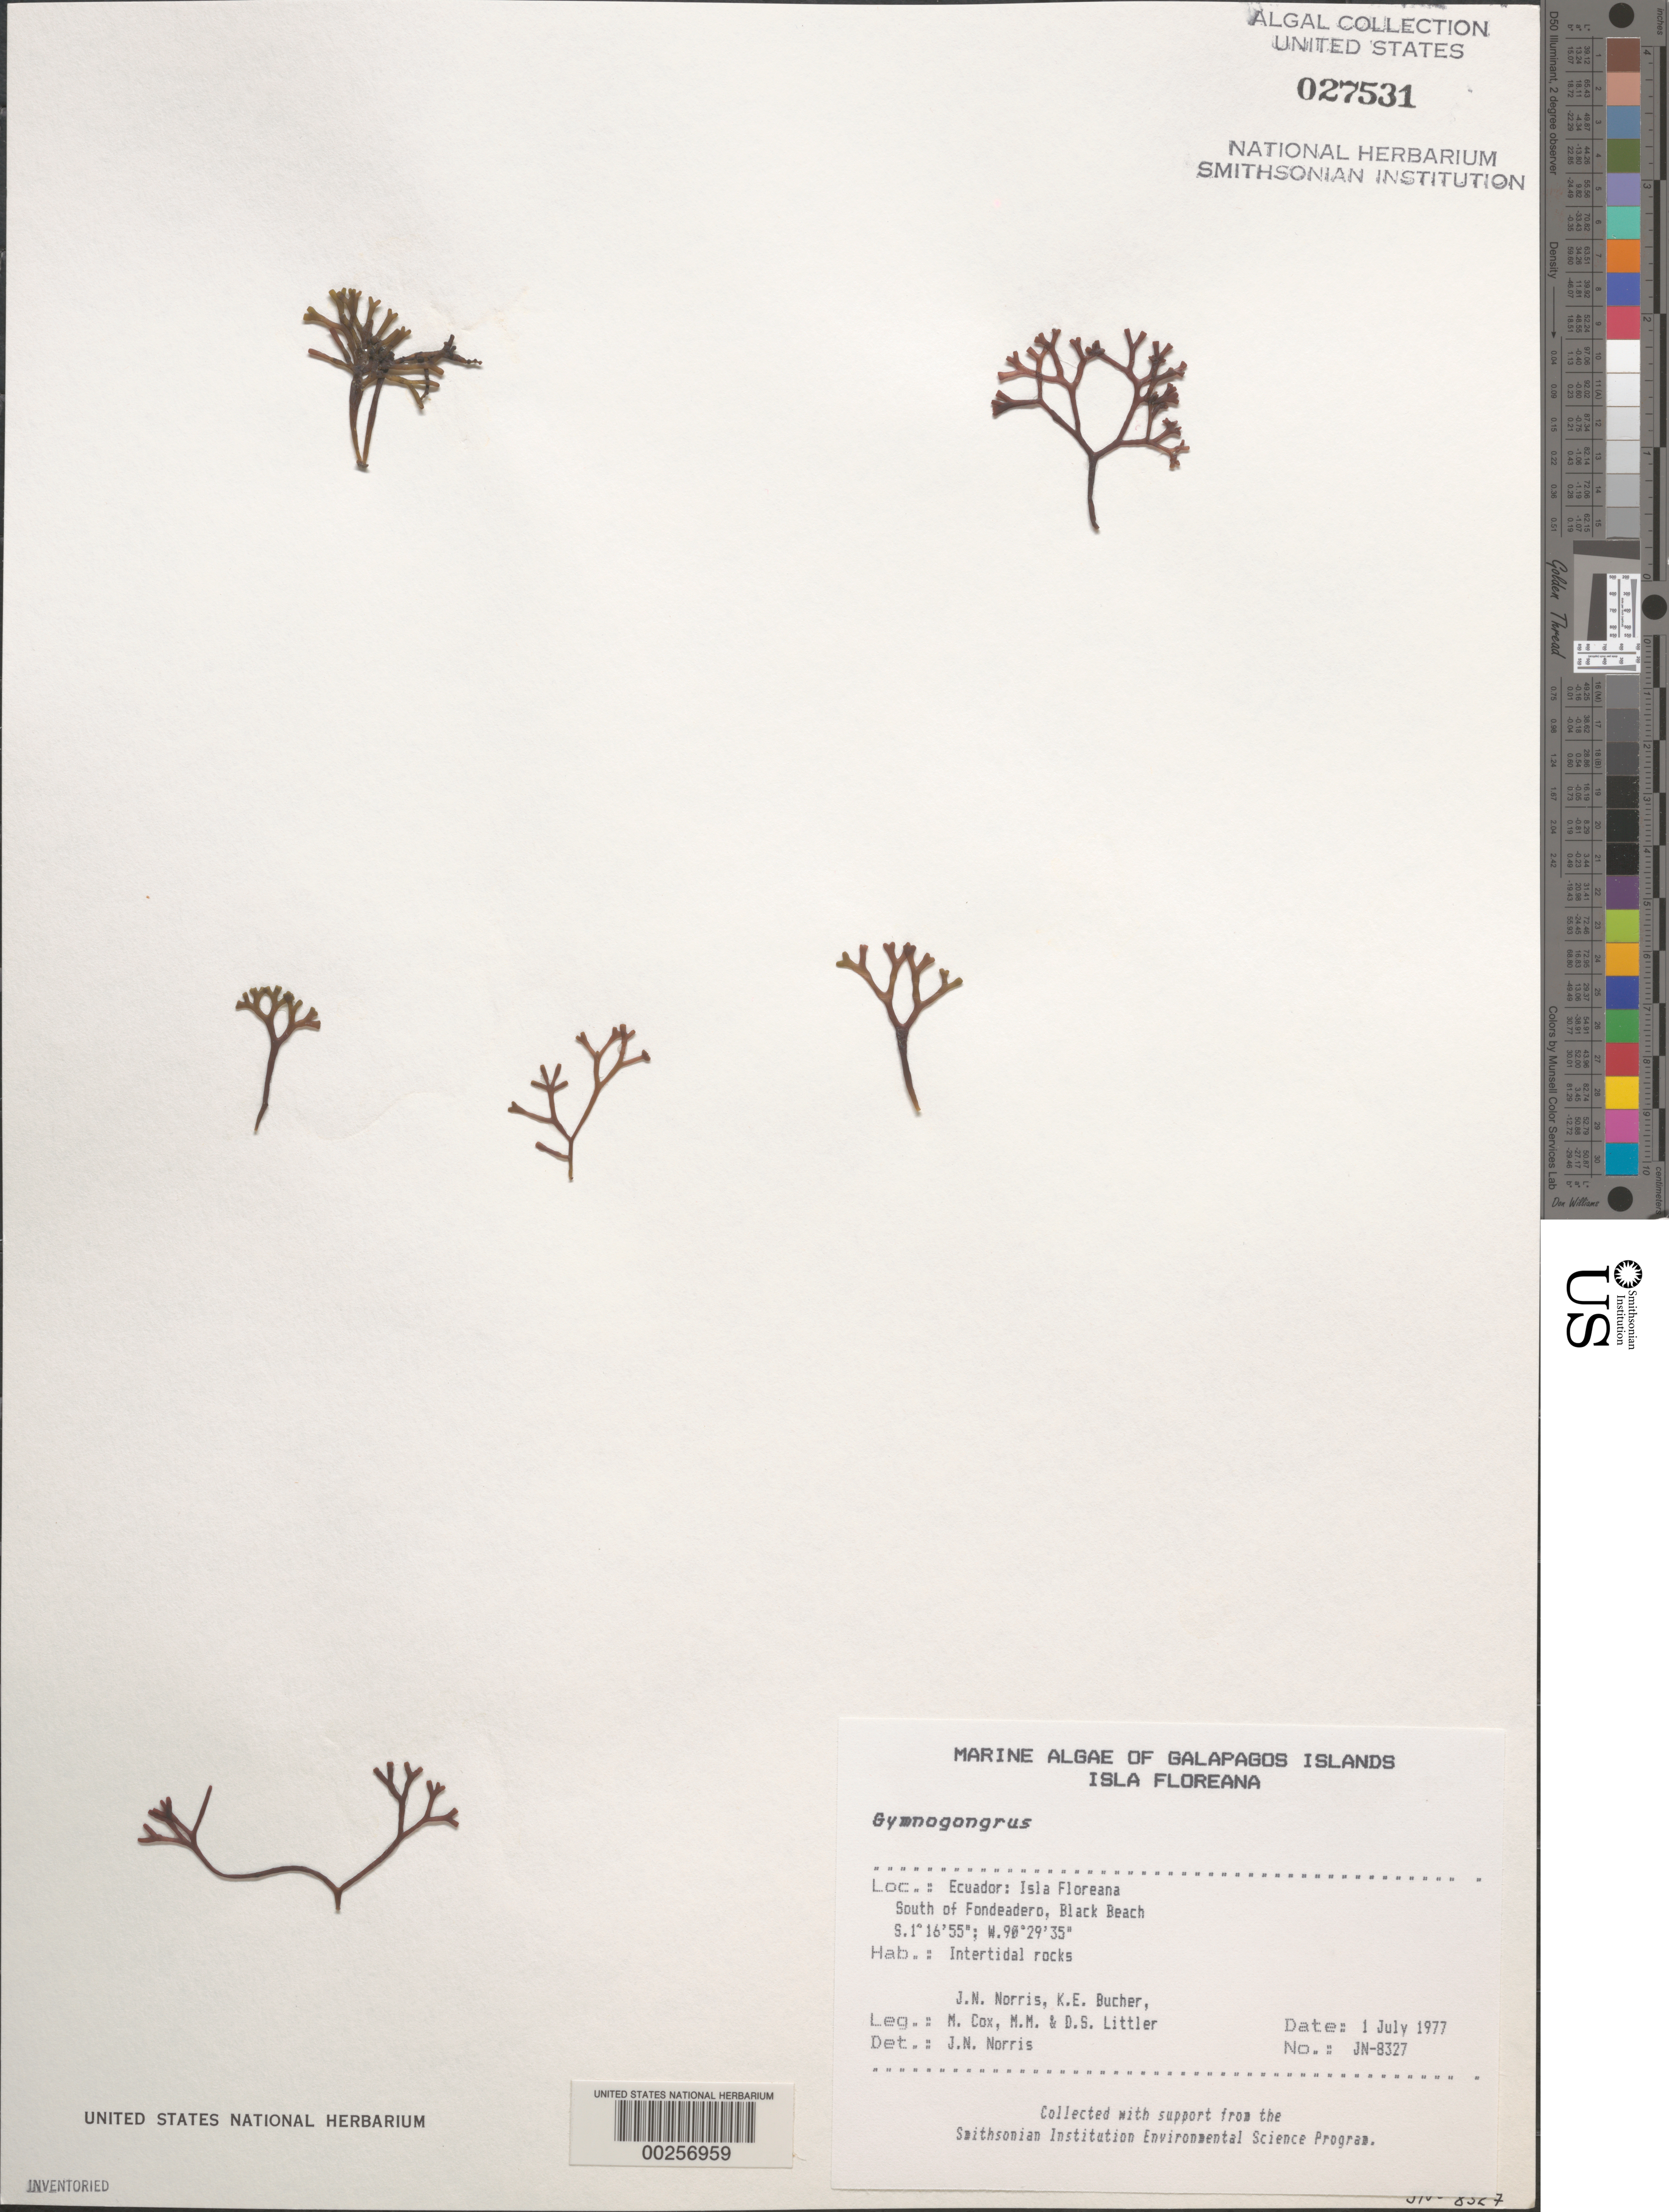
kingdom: Plantae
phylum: Rhodophyta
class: Florideophyceae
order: Gigartinales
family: Phyllophoraceae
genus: Gymnogongrus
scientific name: Gymnogongrus sp.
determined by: Norris, James N.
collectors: J. N. Norris, K. E. Bucher, M. Cox, M. M. Littler & D. S. Littler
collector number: JN-8327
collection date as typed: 01 Jul 1977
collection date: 1977-07-01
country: Ecuador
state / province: Colón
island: Floreana [Charles, Santa Maria]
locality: Black Beach south of Fondeadero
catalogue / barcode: US 27531